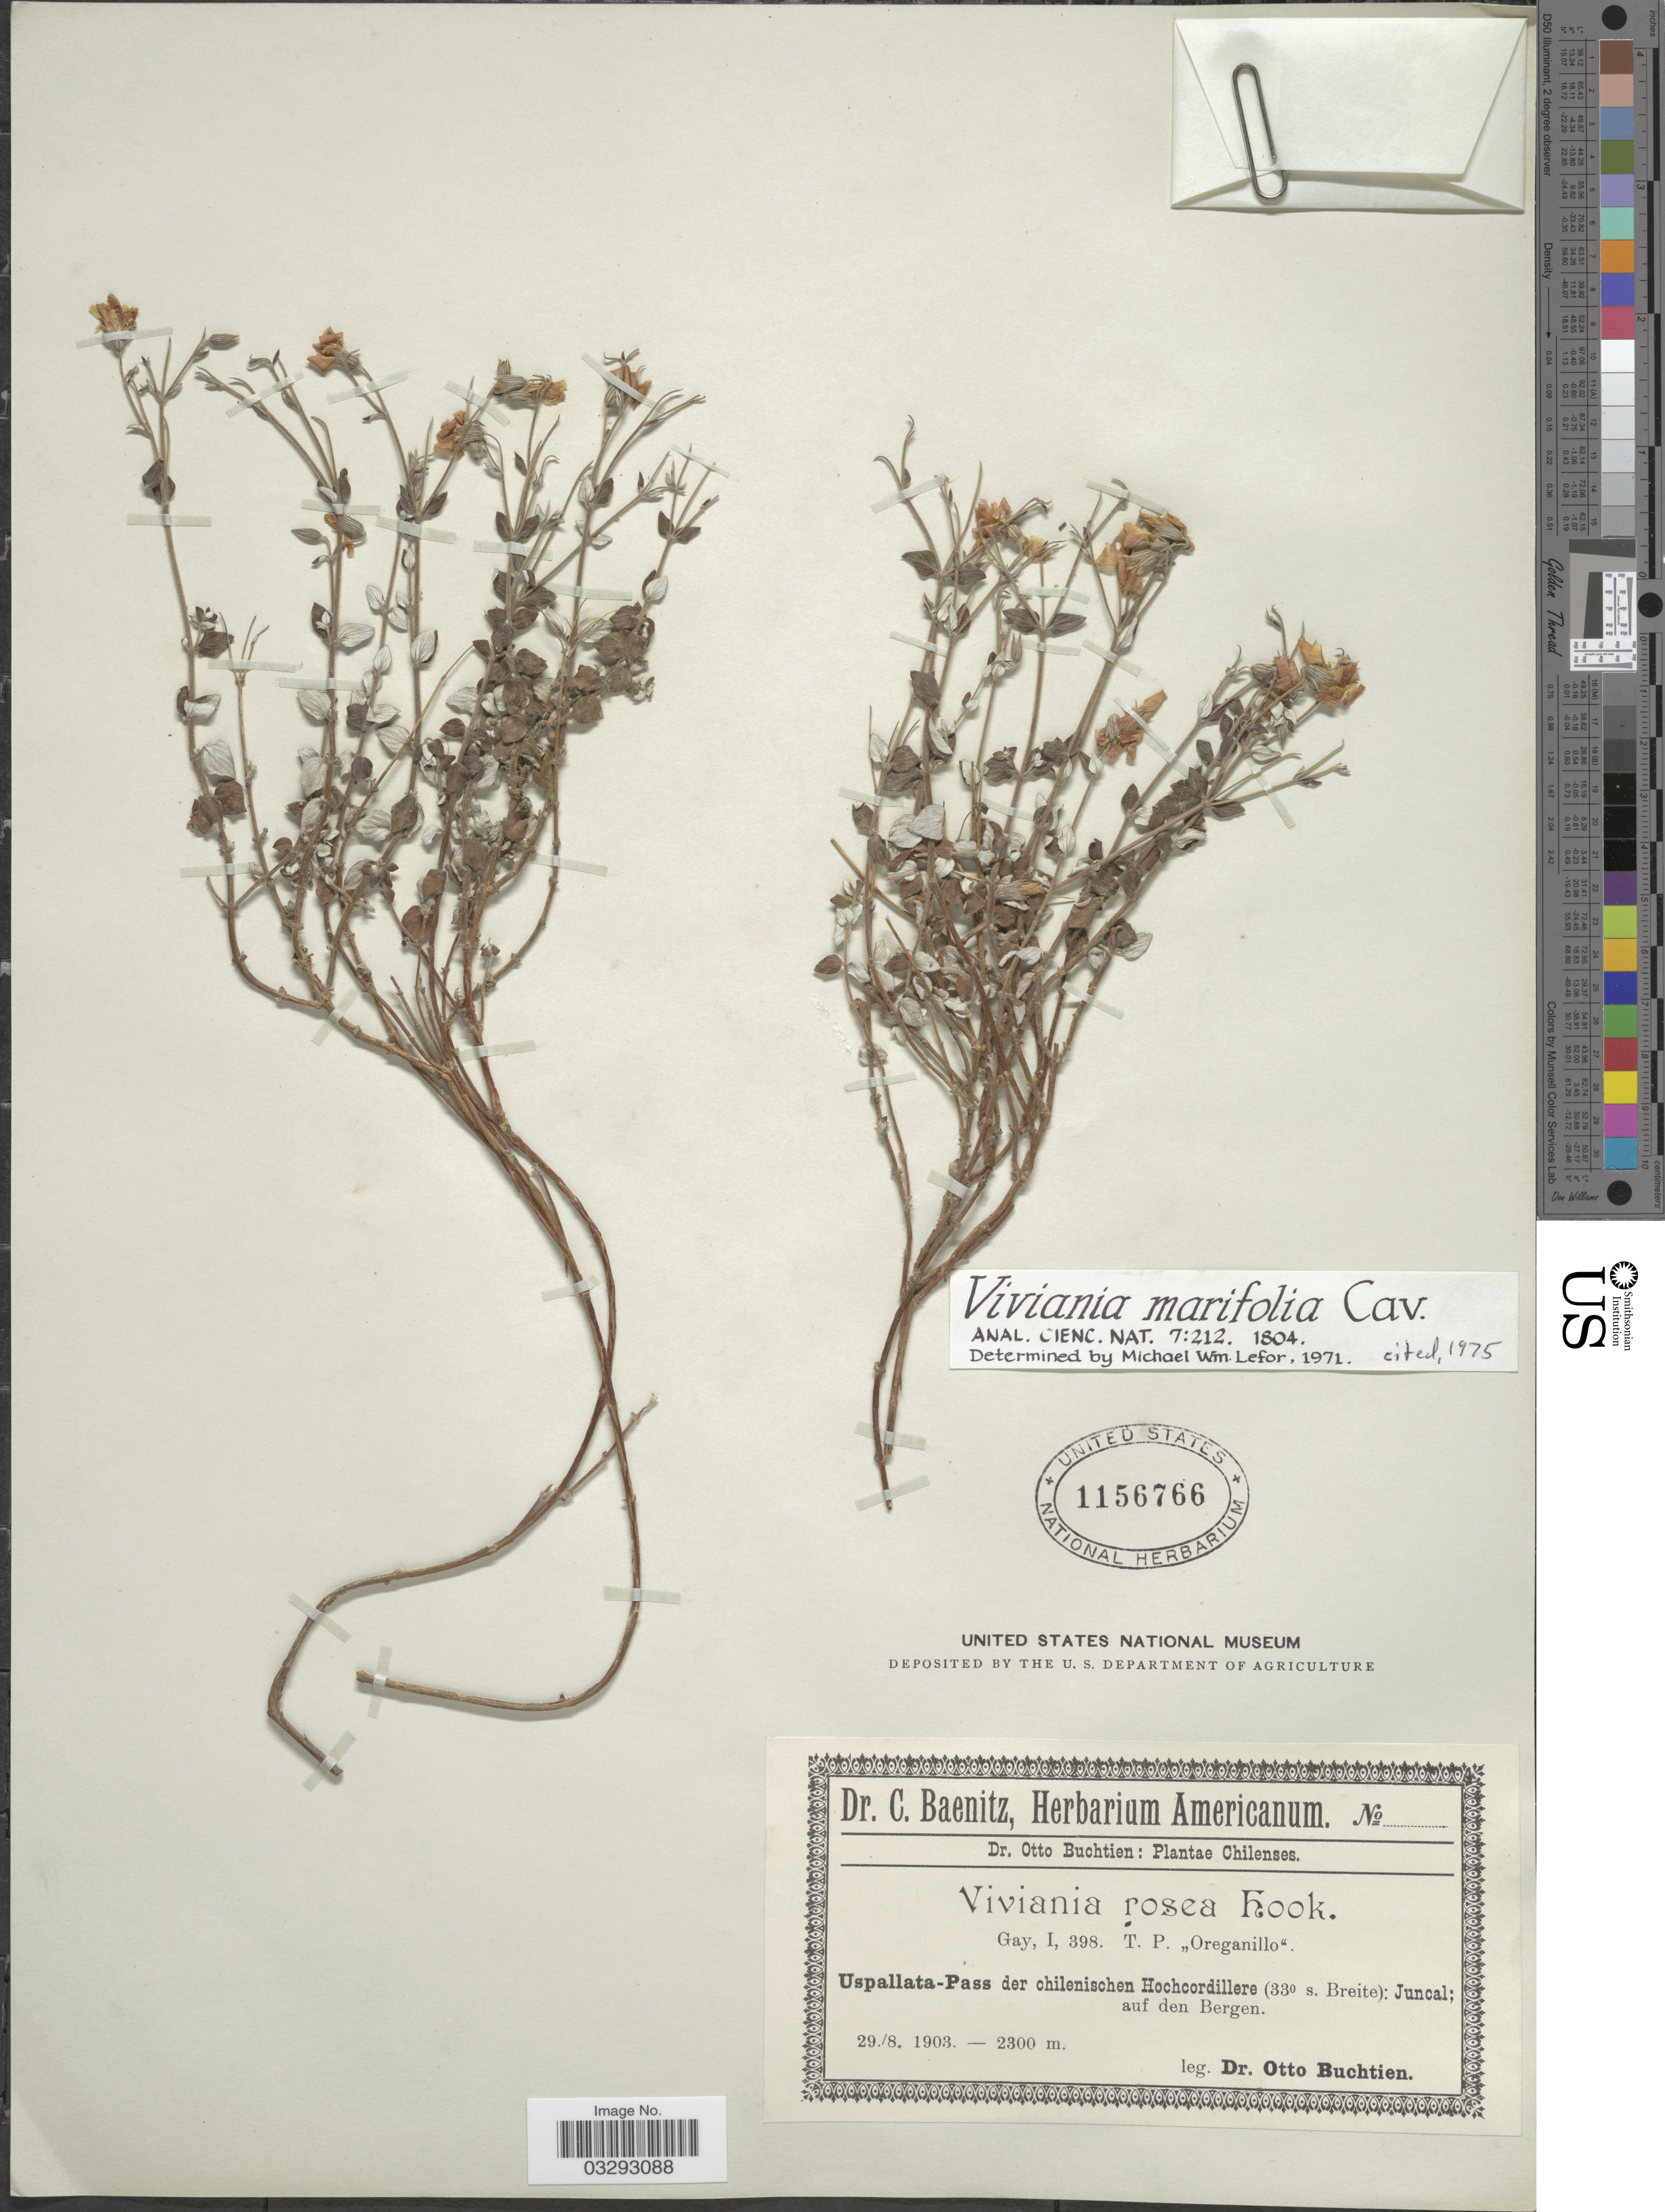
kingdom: Plantae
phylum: Tracheophyta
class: Magnoliopsida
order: Geraniales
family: Vivianiaceae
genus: Viviania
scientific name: Viviania marifolia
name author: Cav.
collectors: O. Buchtien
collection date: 1903-08-29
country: Chile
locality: Uspallata-Pass der chilenischen Hochcordillere (33° s. Breite): Juncal; auf den Bergen.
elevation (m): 2300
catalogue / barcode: US 1156766